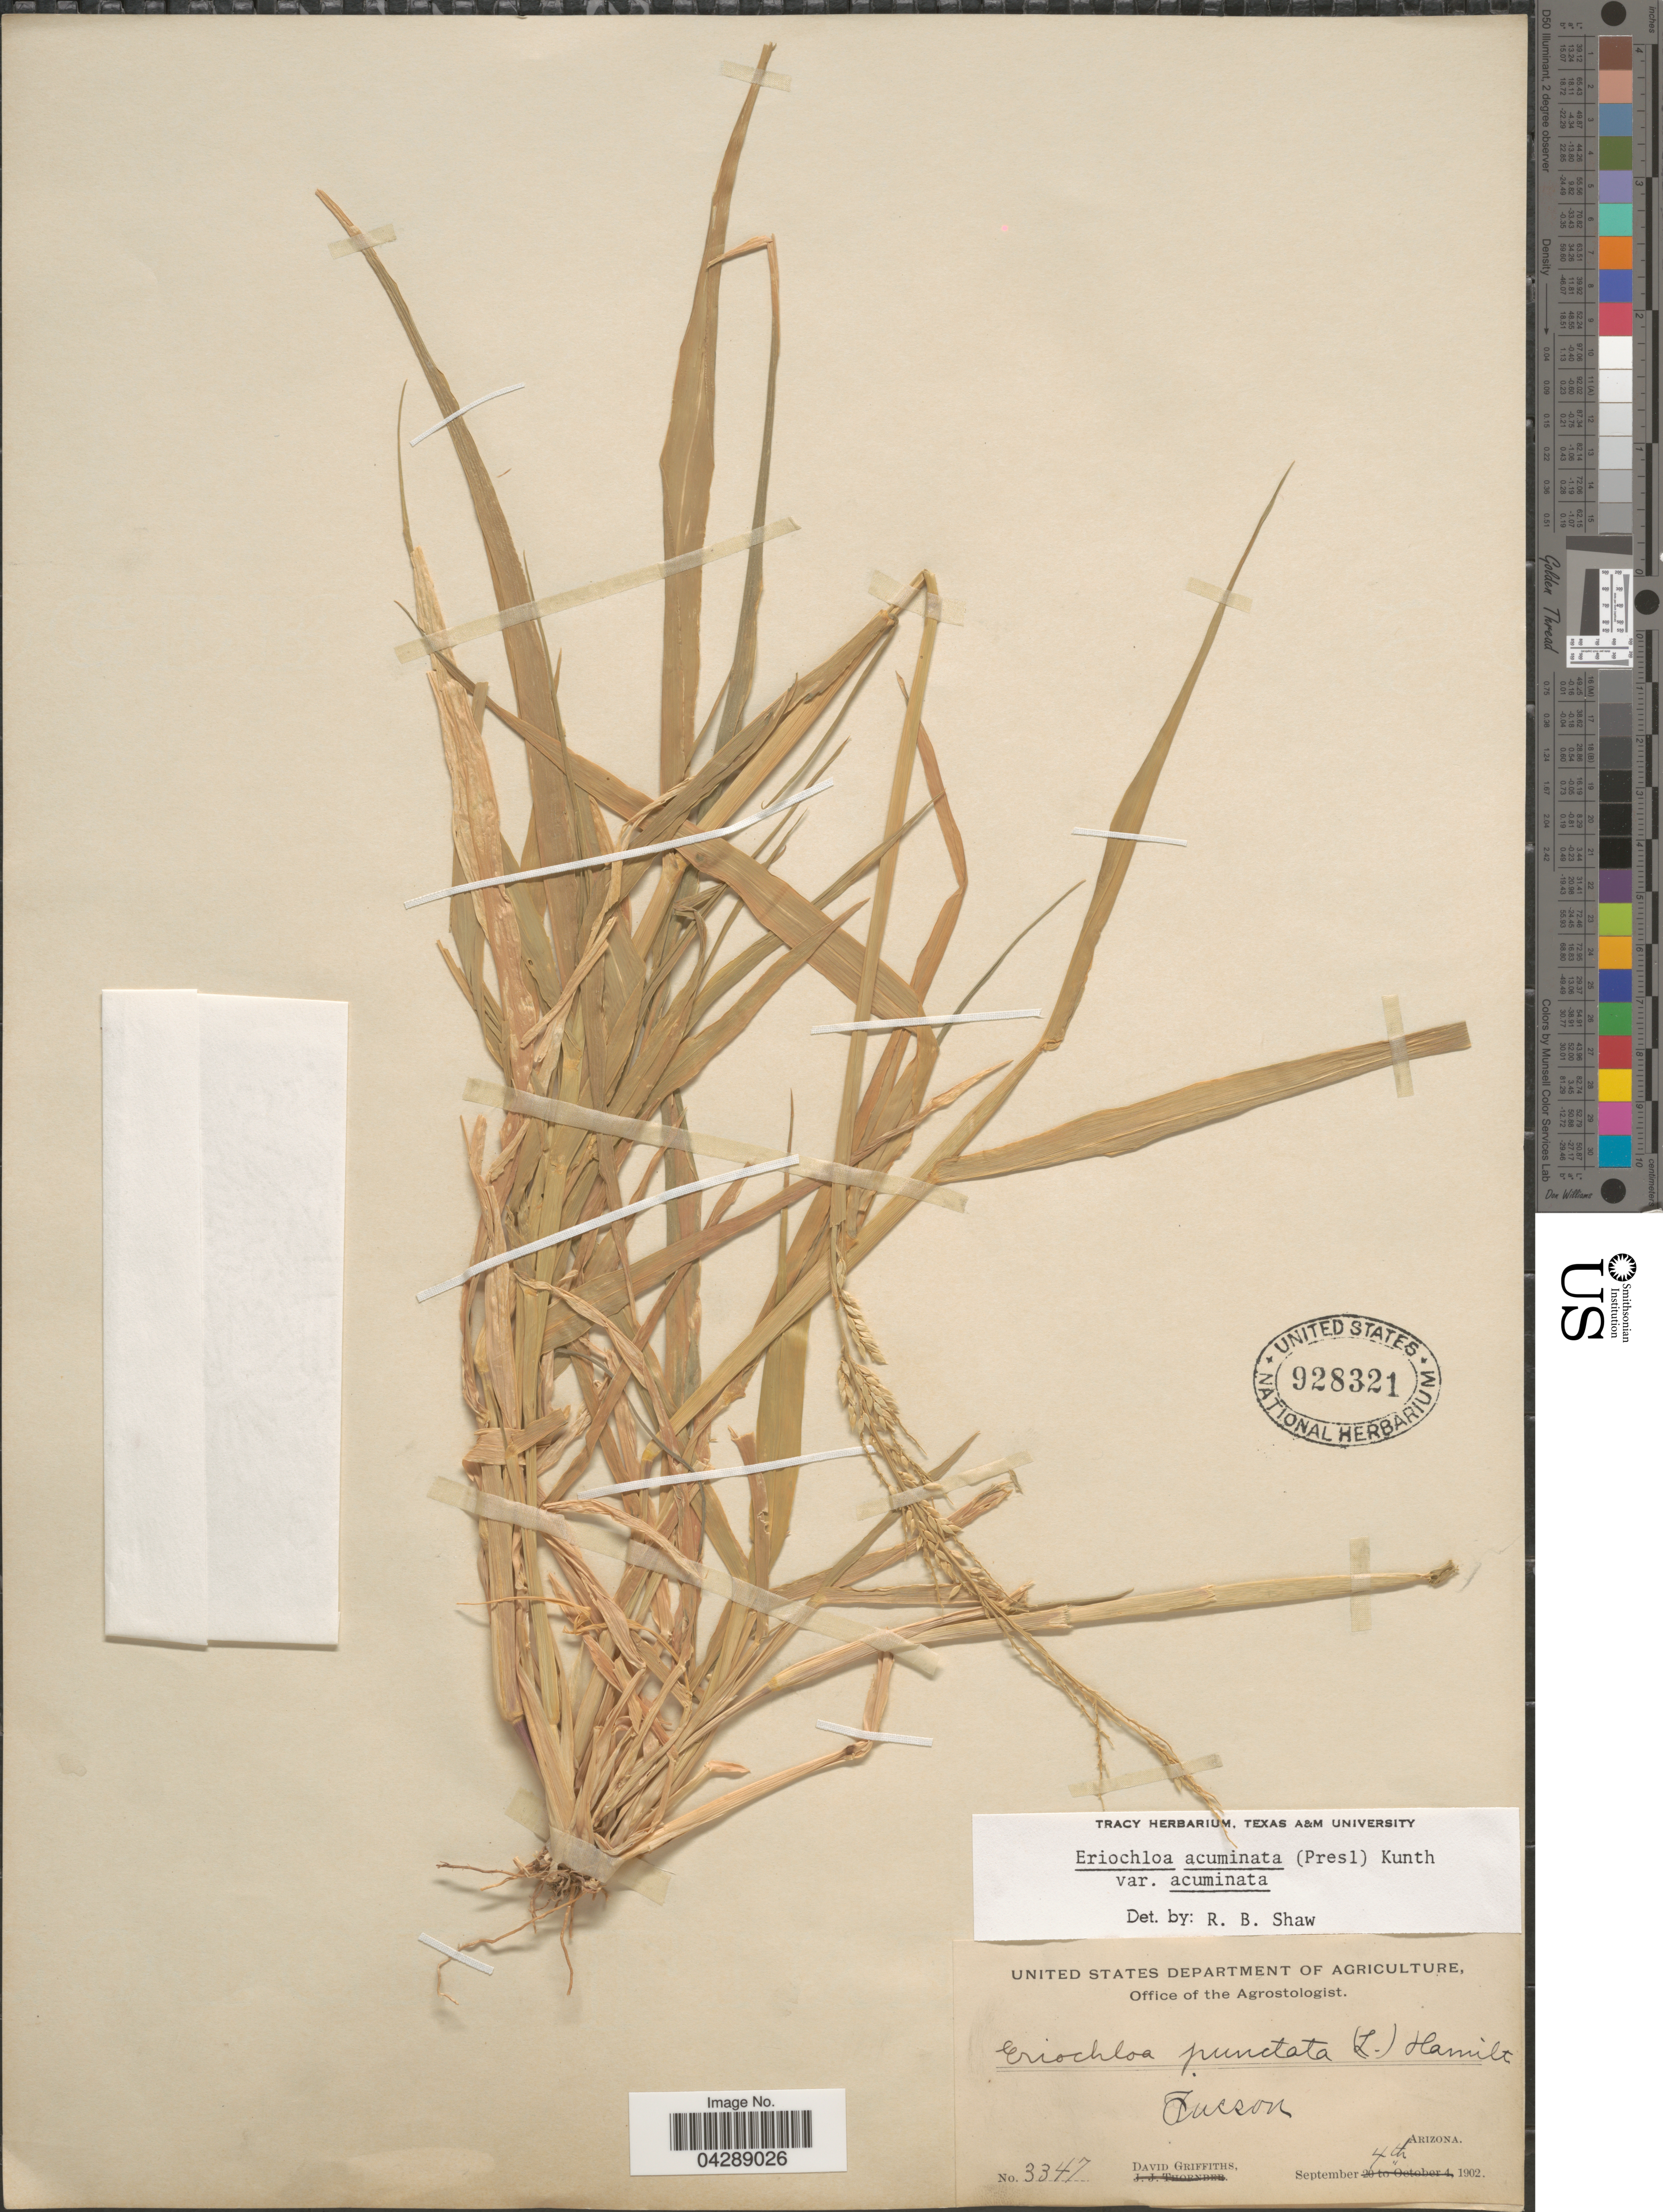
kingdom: Plantae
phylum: Tracheophyta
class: Liliopsida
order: Poales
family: Poaceae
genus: Eriochloa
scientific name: Eriochloa acuminata var. acuminata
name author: (J. Presl) Kunth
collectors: D. Griffiths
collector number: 3347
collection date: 1902-09-04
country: United States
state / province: Arizona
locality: Tucson.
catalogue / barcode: US 928321